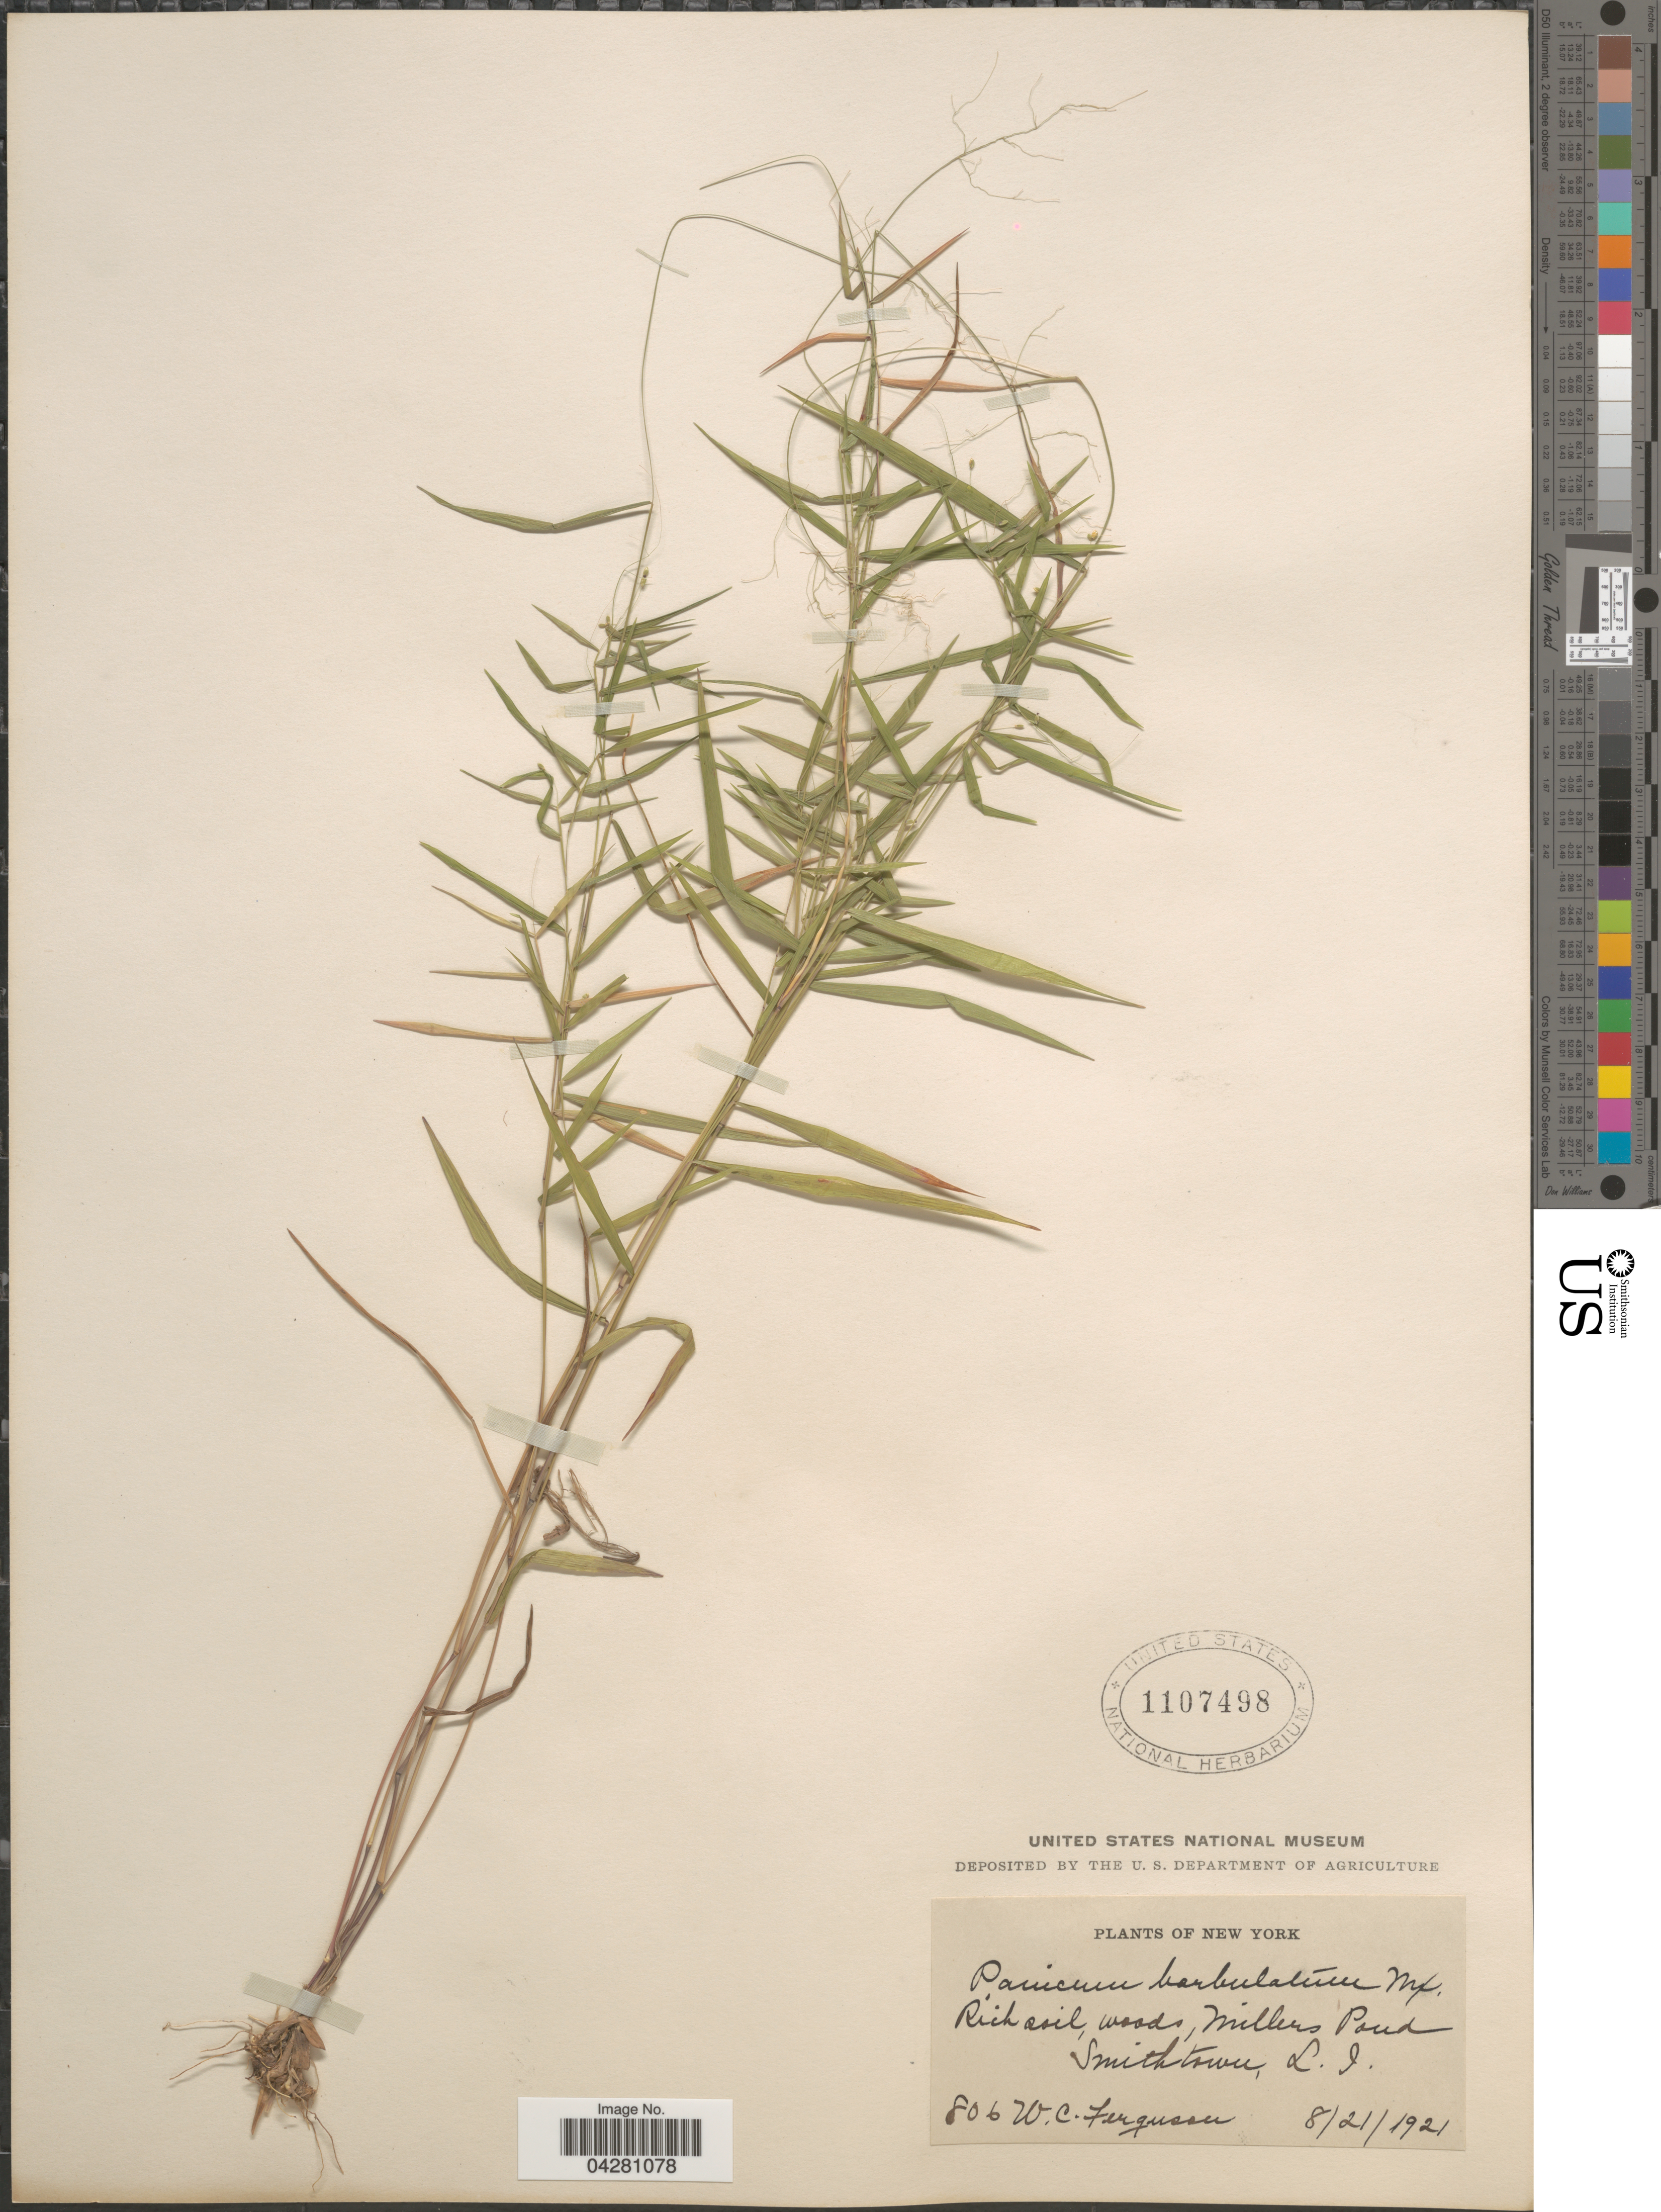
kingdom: Plantae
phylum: Tracheophyta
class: Liliopsida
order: Poales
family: Poaceae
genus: Dichanthelium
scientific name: Dichanthelium dichotomum var. dichotomum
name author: (L.) Gould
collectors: W. Ferguson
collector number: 806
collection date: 1921-08-21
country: United States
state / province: New York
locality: Rich soil, woods, Millers Pond Smithsonian, L.I.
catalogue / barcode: US 1107498